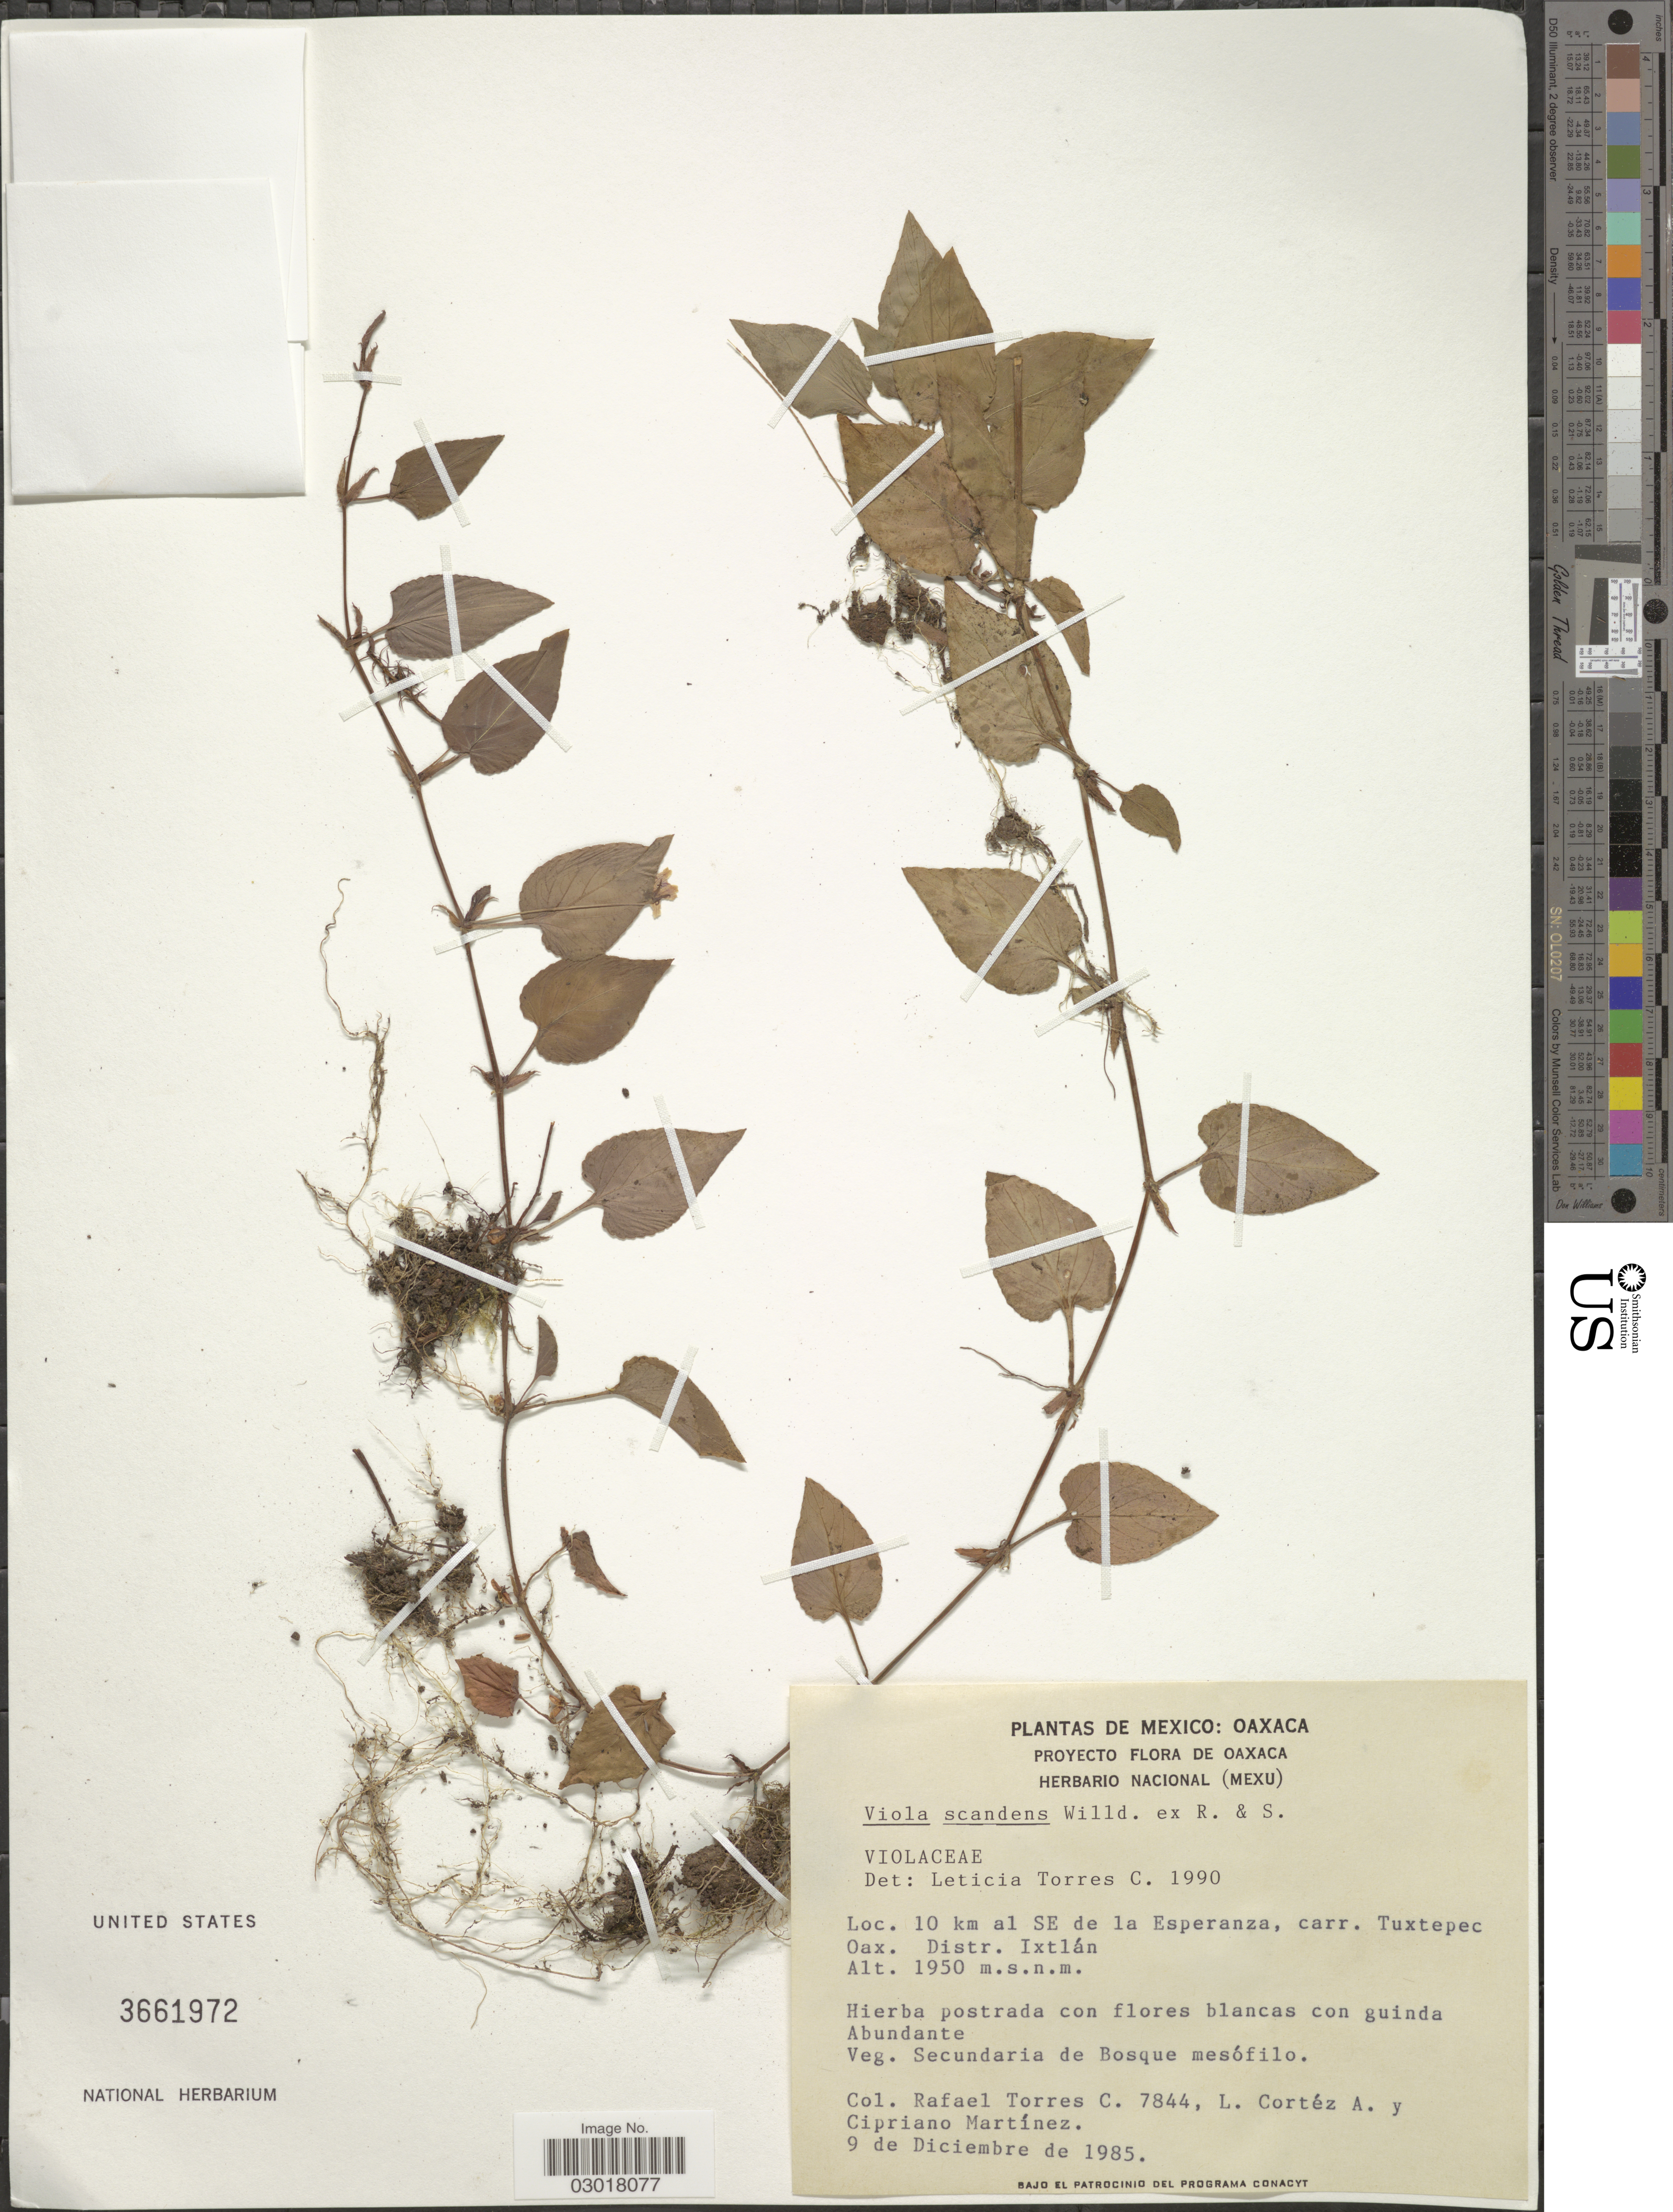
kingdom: Plantae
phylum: Tracheophyta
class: Magnoliopsida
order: Malpighiales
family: Violaceae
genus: Viola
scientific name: Viola scandens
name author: Humb. & Bonpl. ex Schult.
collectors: R. Torres C., L. Cortez A. & C. Martínez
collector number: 7844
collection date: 1985-12-09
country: Mexico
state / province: Oaxaca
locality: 10 km al SE de la Esperanza, carr. Tuxtepec Oax. Distr. Ixtlán.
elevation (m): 1950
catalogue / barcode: US 3661972